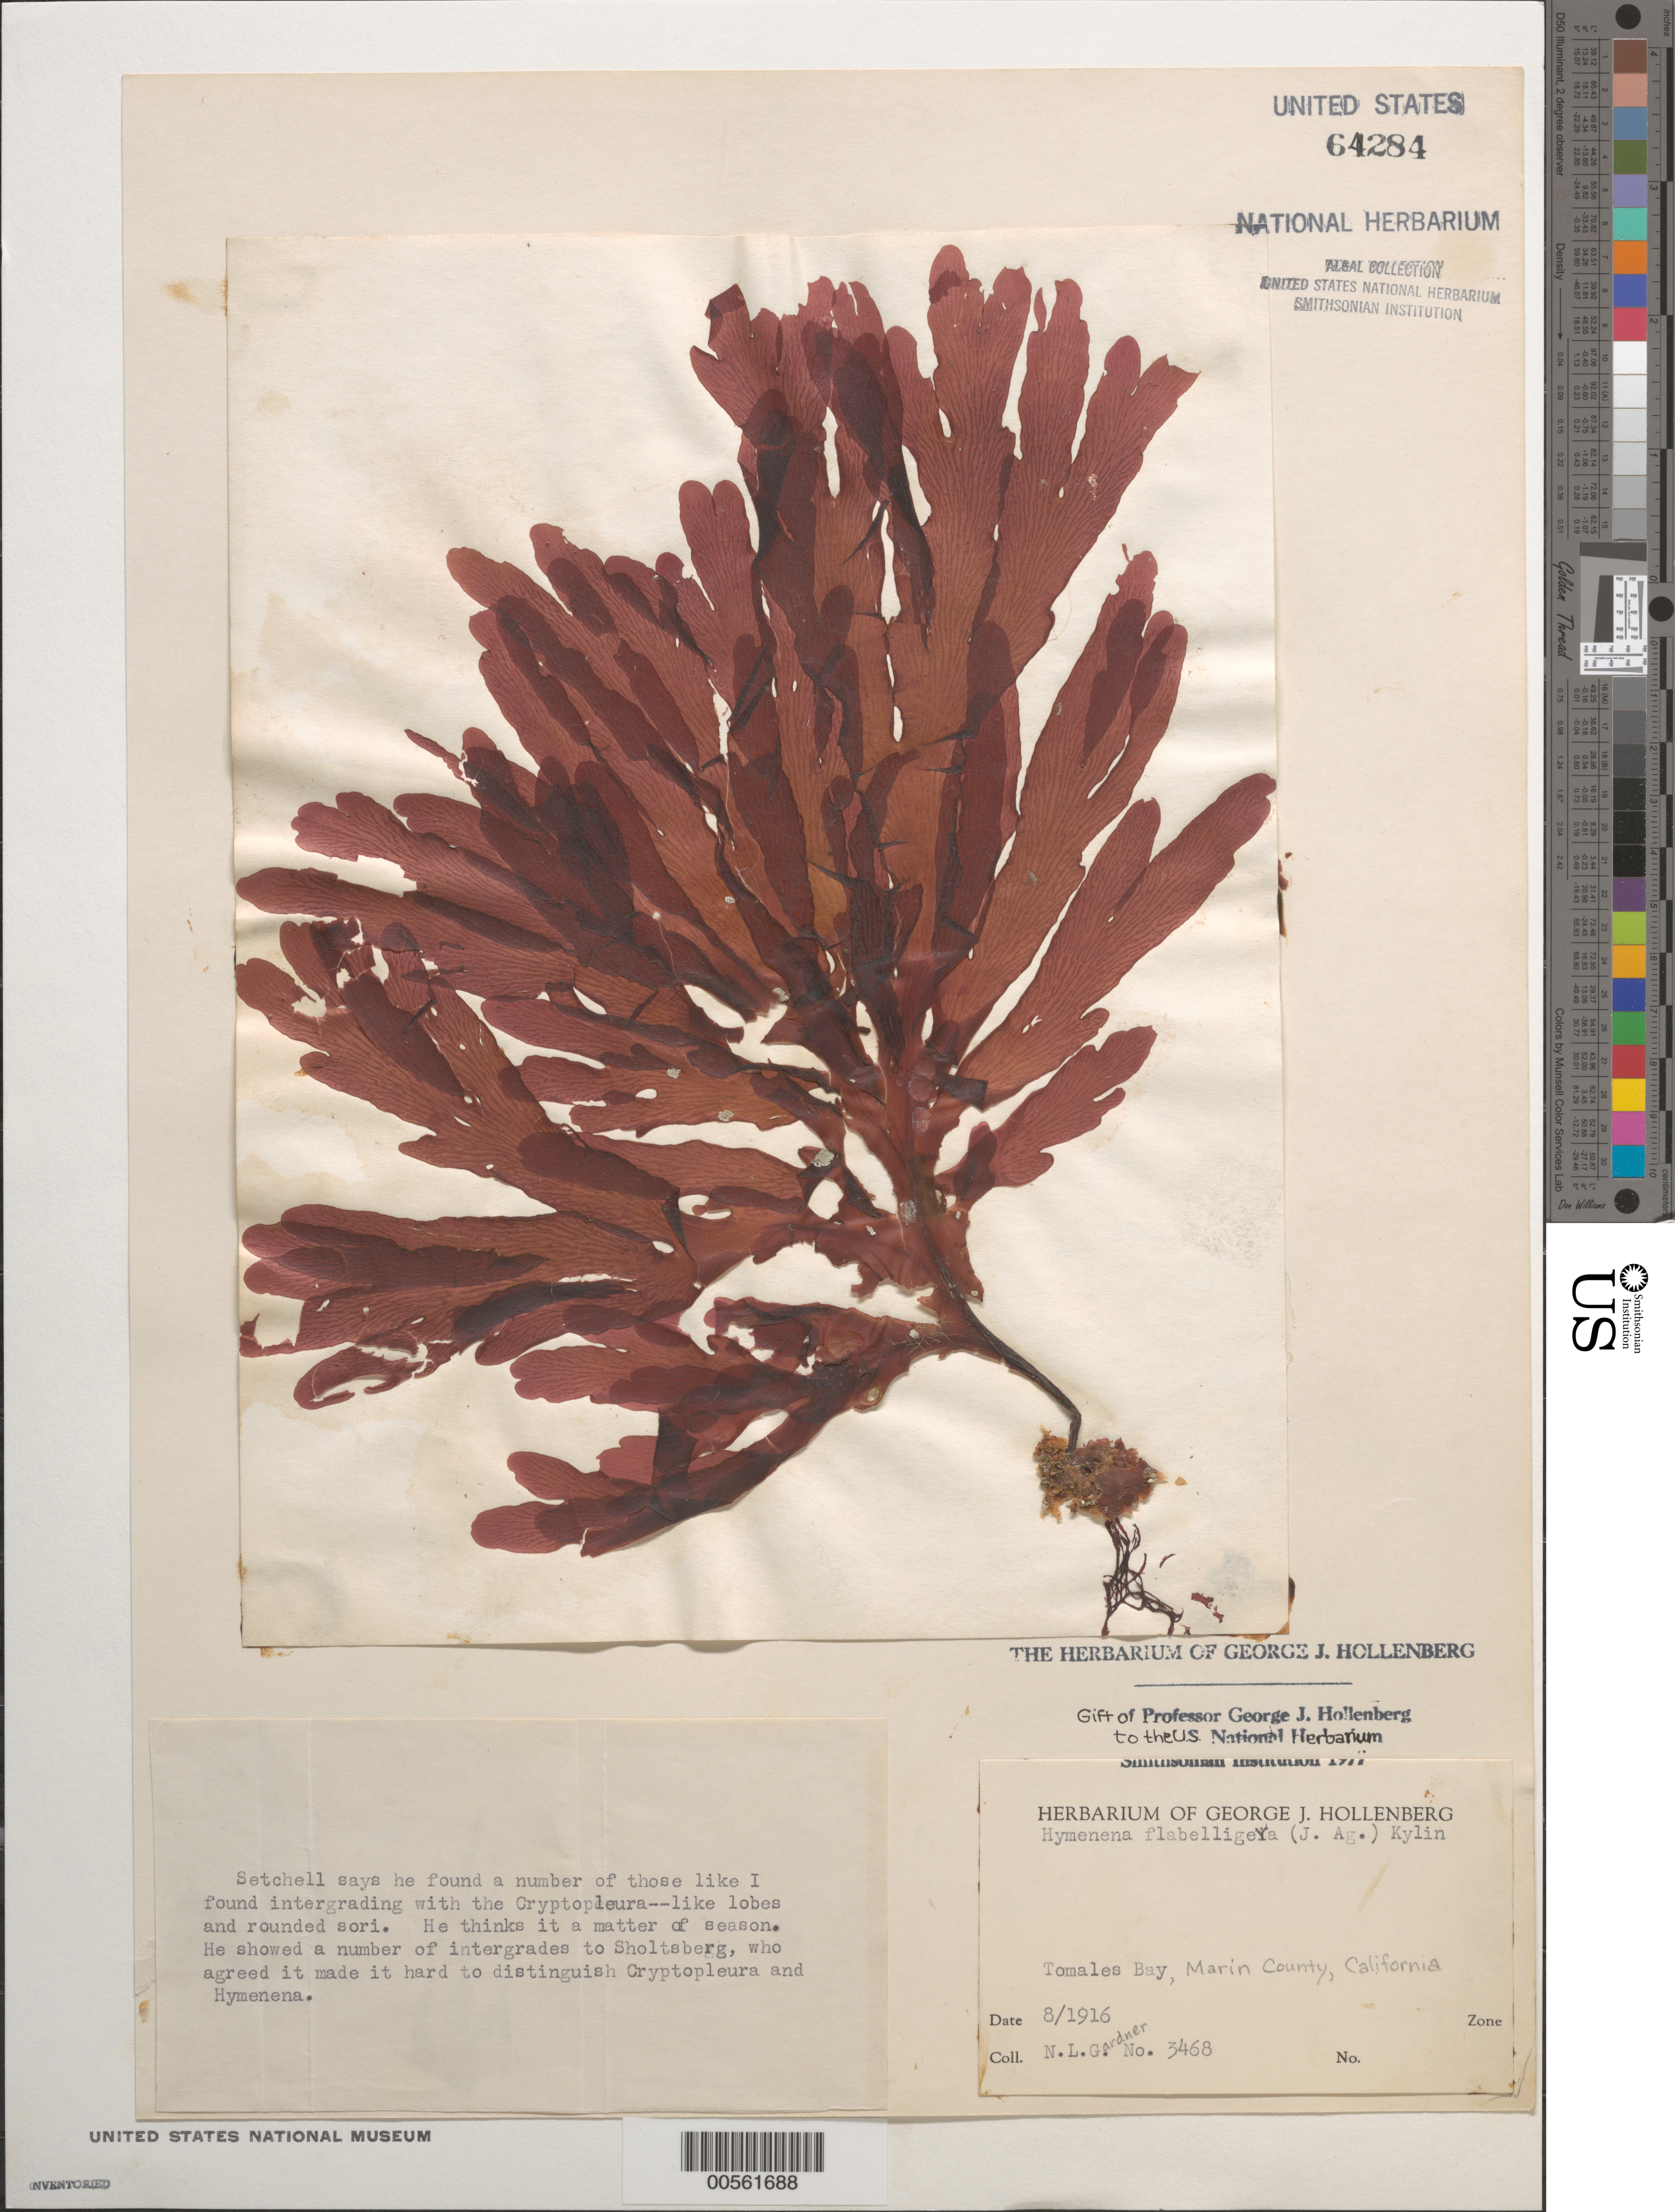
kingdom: Plantae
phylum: Rhodophyta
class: Florideophyceae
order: Ceramiales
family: Delesseriaceae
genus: Hymenena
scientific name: Hymenena flabelligera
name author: (J. Agardh) Kylin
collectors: N. Gardner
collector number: NLG 3468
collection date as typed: Aug 1916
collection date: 1916-08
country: United States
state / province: California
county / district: Marin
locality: Tomales Bay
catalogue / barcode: US 64284